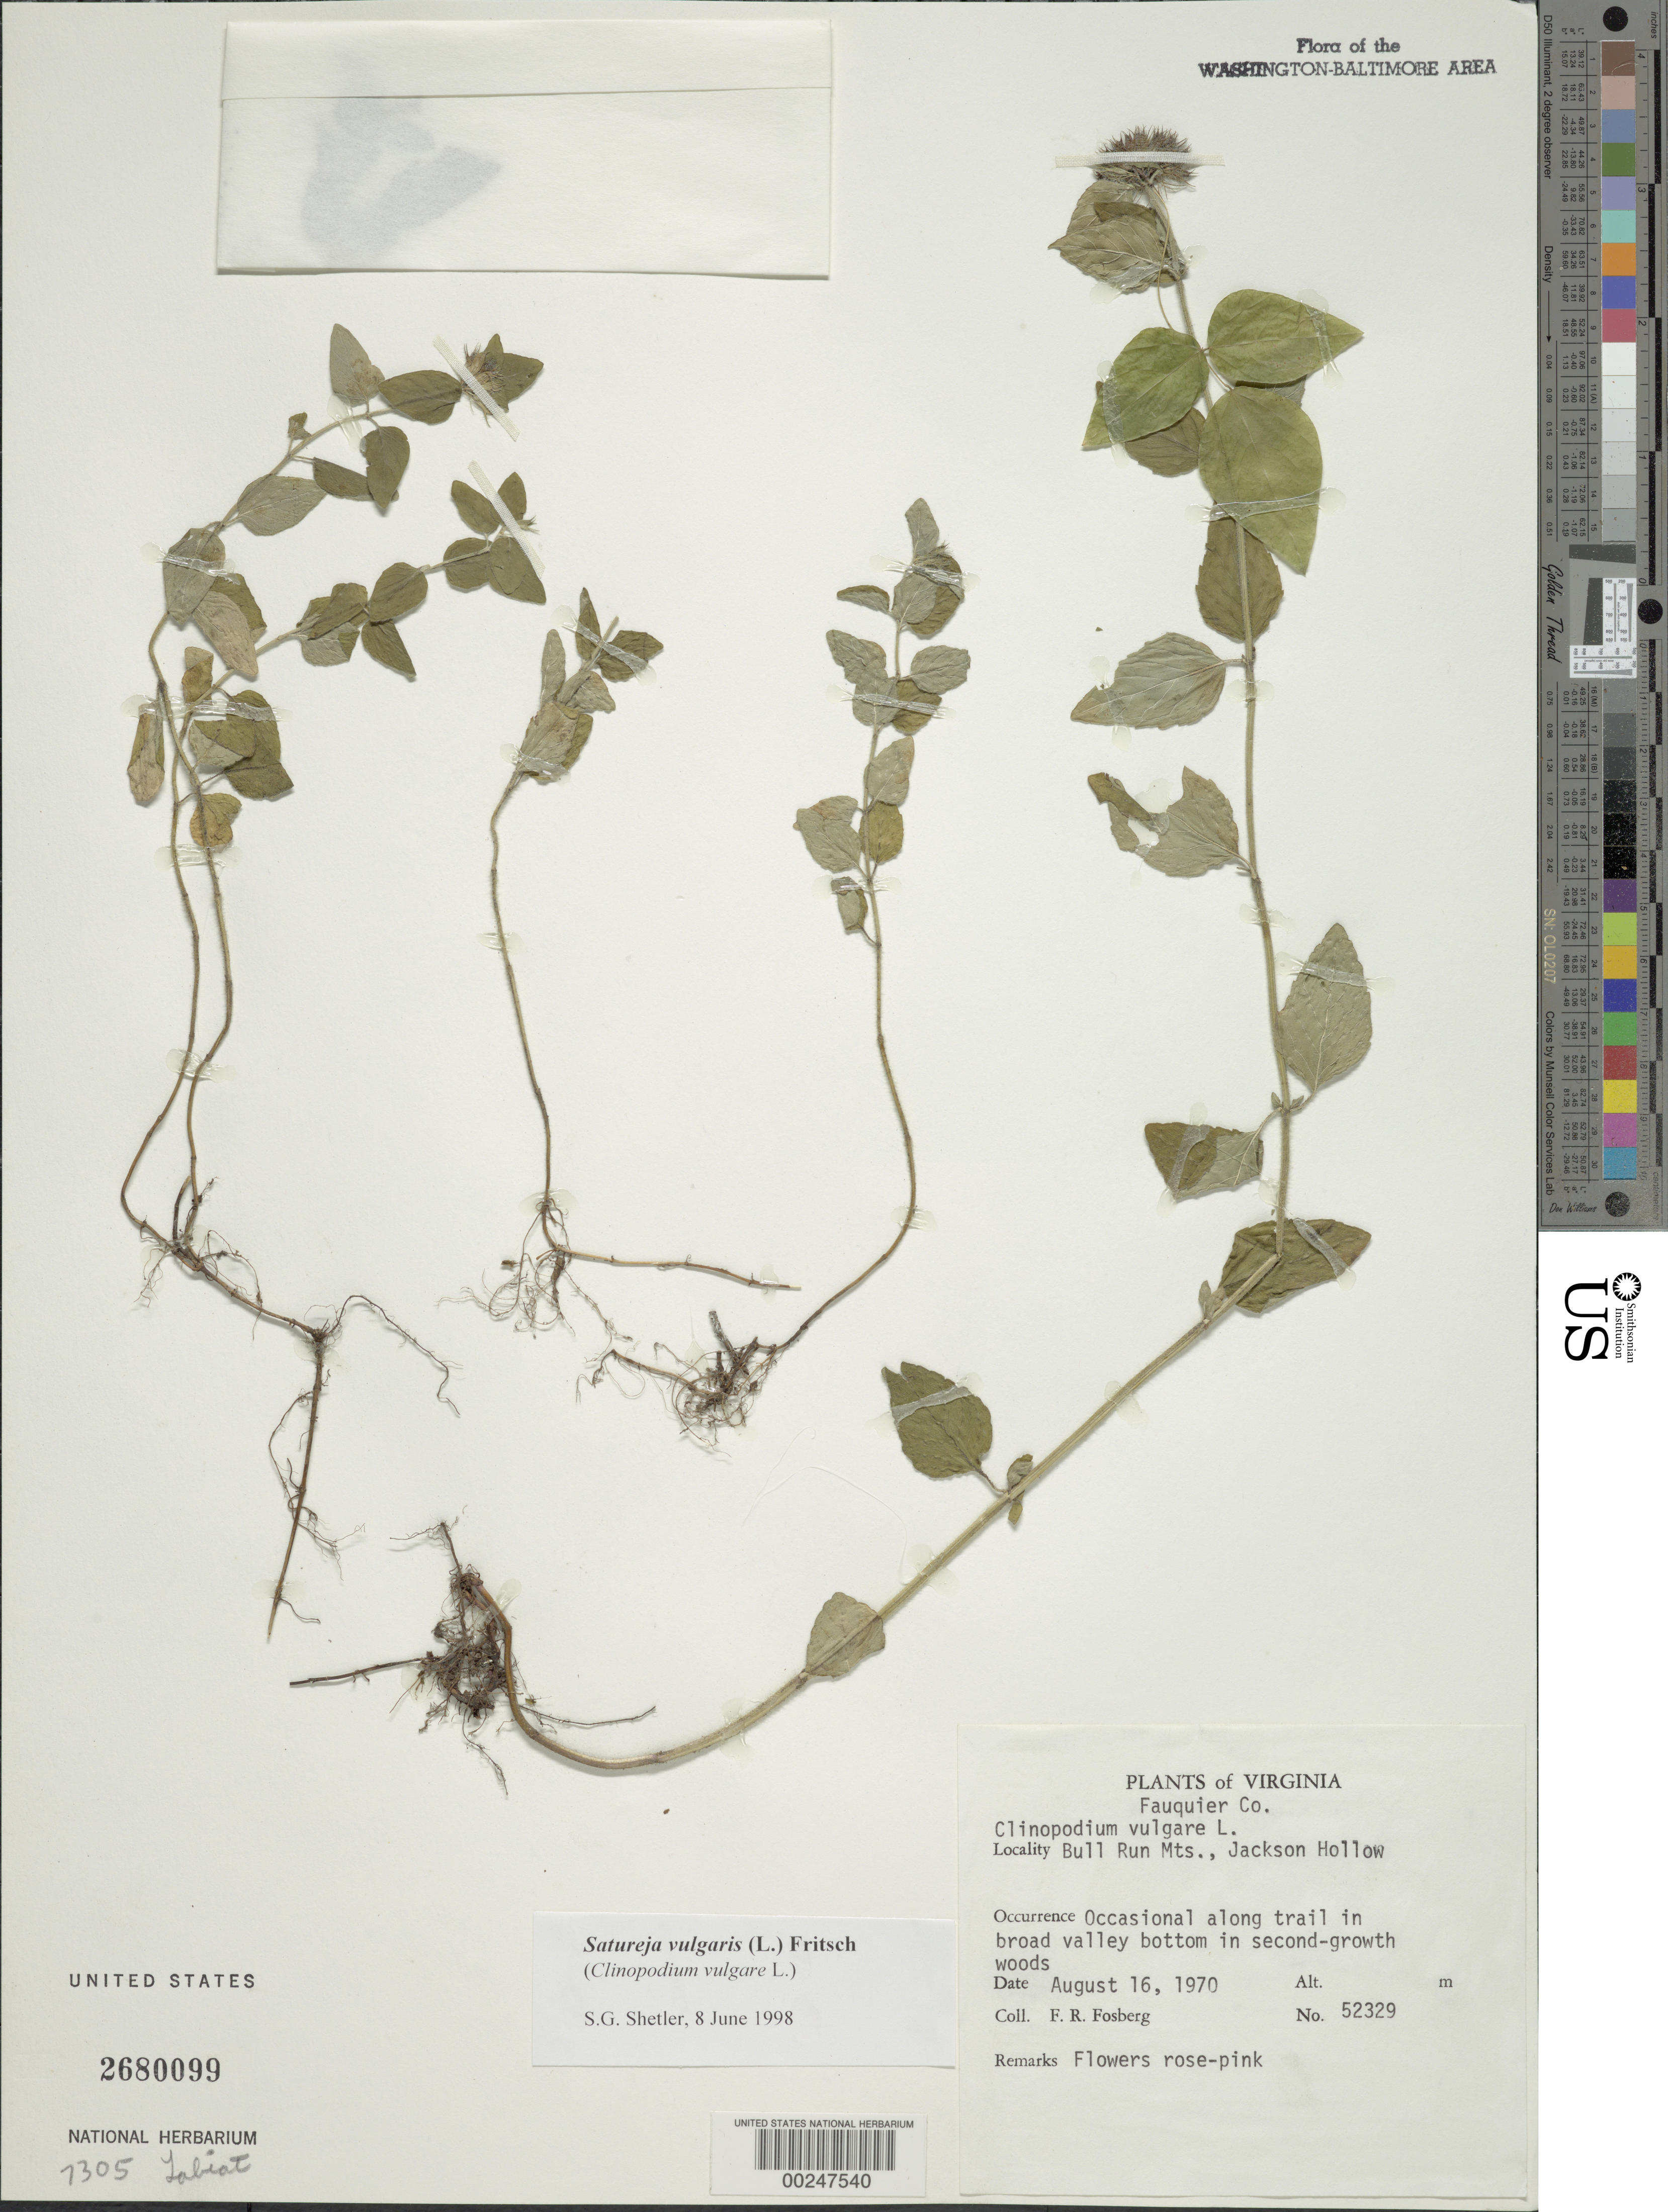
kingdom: Plantae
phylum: Tracheophyta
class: Magnoliopsida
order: Lamiales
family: Lamiaceae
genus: Clinopodium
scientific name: Clinopodium vulgare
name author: L.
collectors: F. R. Fosberg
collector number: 52329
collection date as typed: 16 Aug 1970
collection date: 1970-08-16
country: United States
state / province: Virginia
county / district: Fauquier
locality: Bull Run Mts, Jackson Hollow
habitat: Along trail in broad valley bottom in second-growth woods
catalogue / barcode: US 2680099